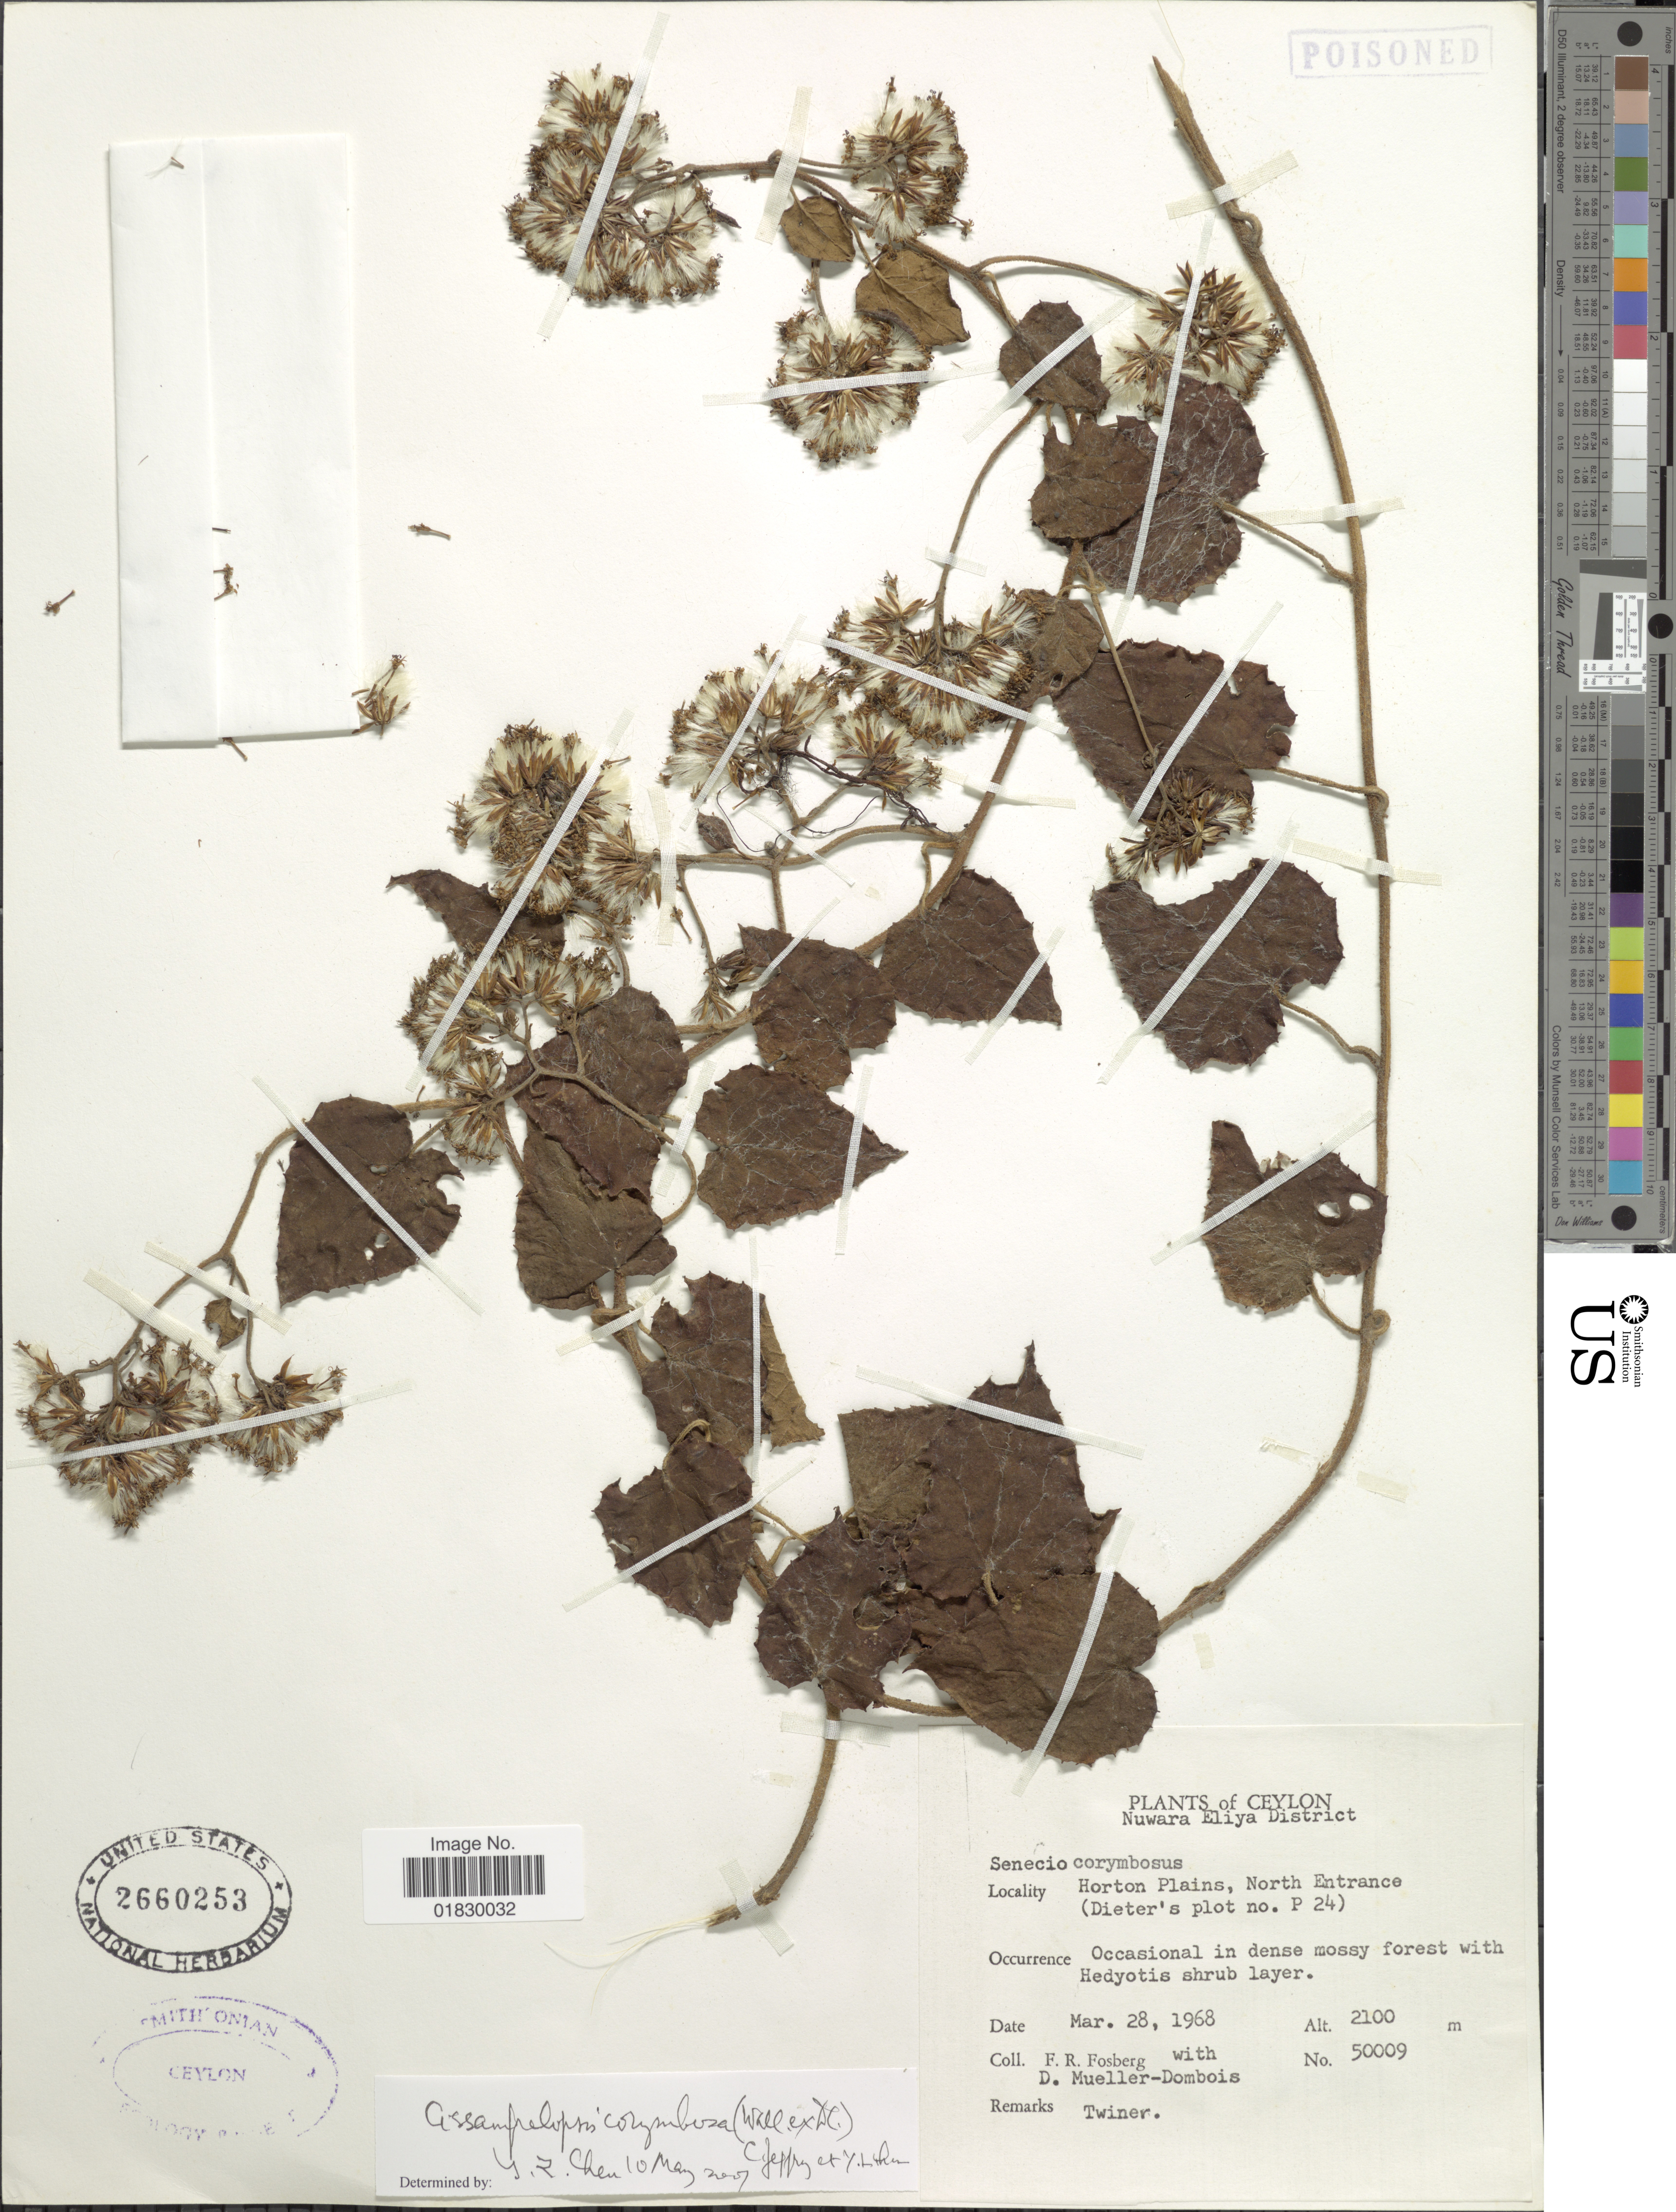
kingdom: Plantae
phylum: Tracheophyta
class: Magnoliopsida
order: Asterales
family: Asteraceae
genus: Cissampelopsis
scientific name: Cissampelopsis corymbosa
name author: (Wall. ex DC.) C. Jeffrey & Y.L. Chen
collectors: F. R. Fosberg & D. Mueller-Dombois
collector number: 50009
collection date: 1968-03-28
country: Sri Lanka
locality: Ceylon, Nuwara Eliya District, Horton Plainsm North Entrance (Dieter's plot no. P 24)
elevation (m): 2100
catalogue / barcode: US 2660253